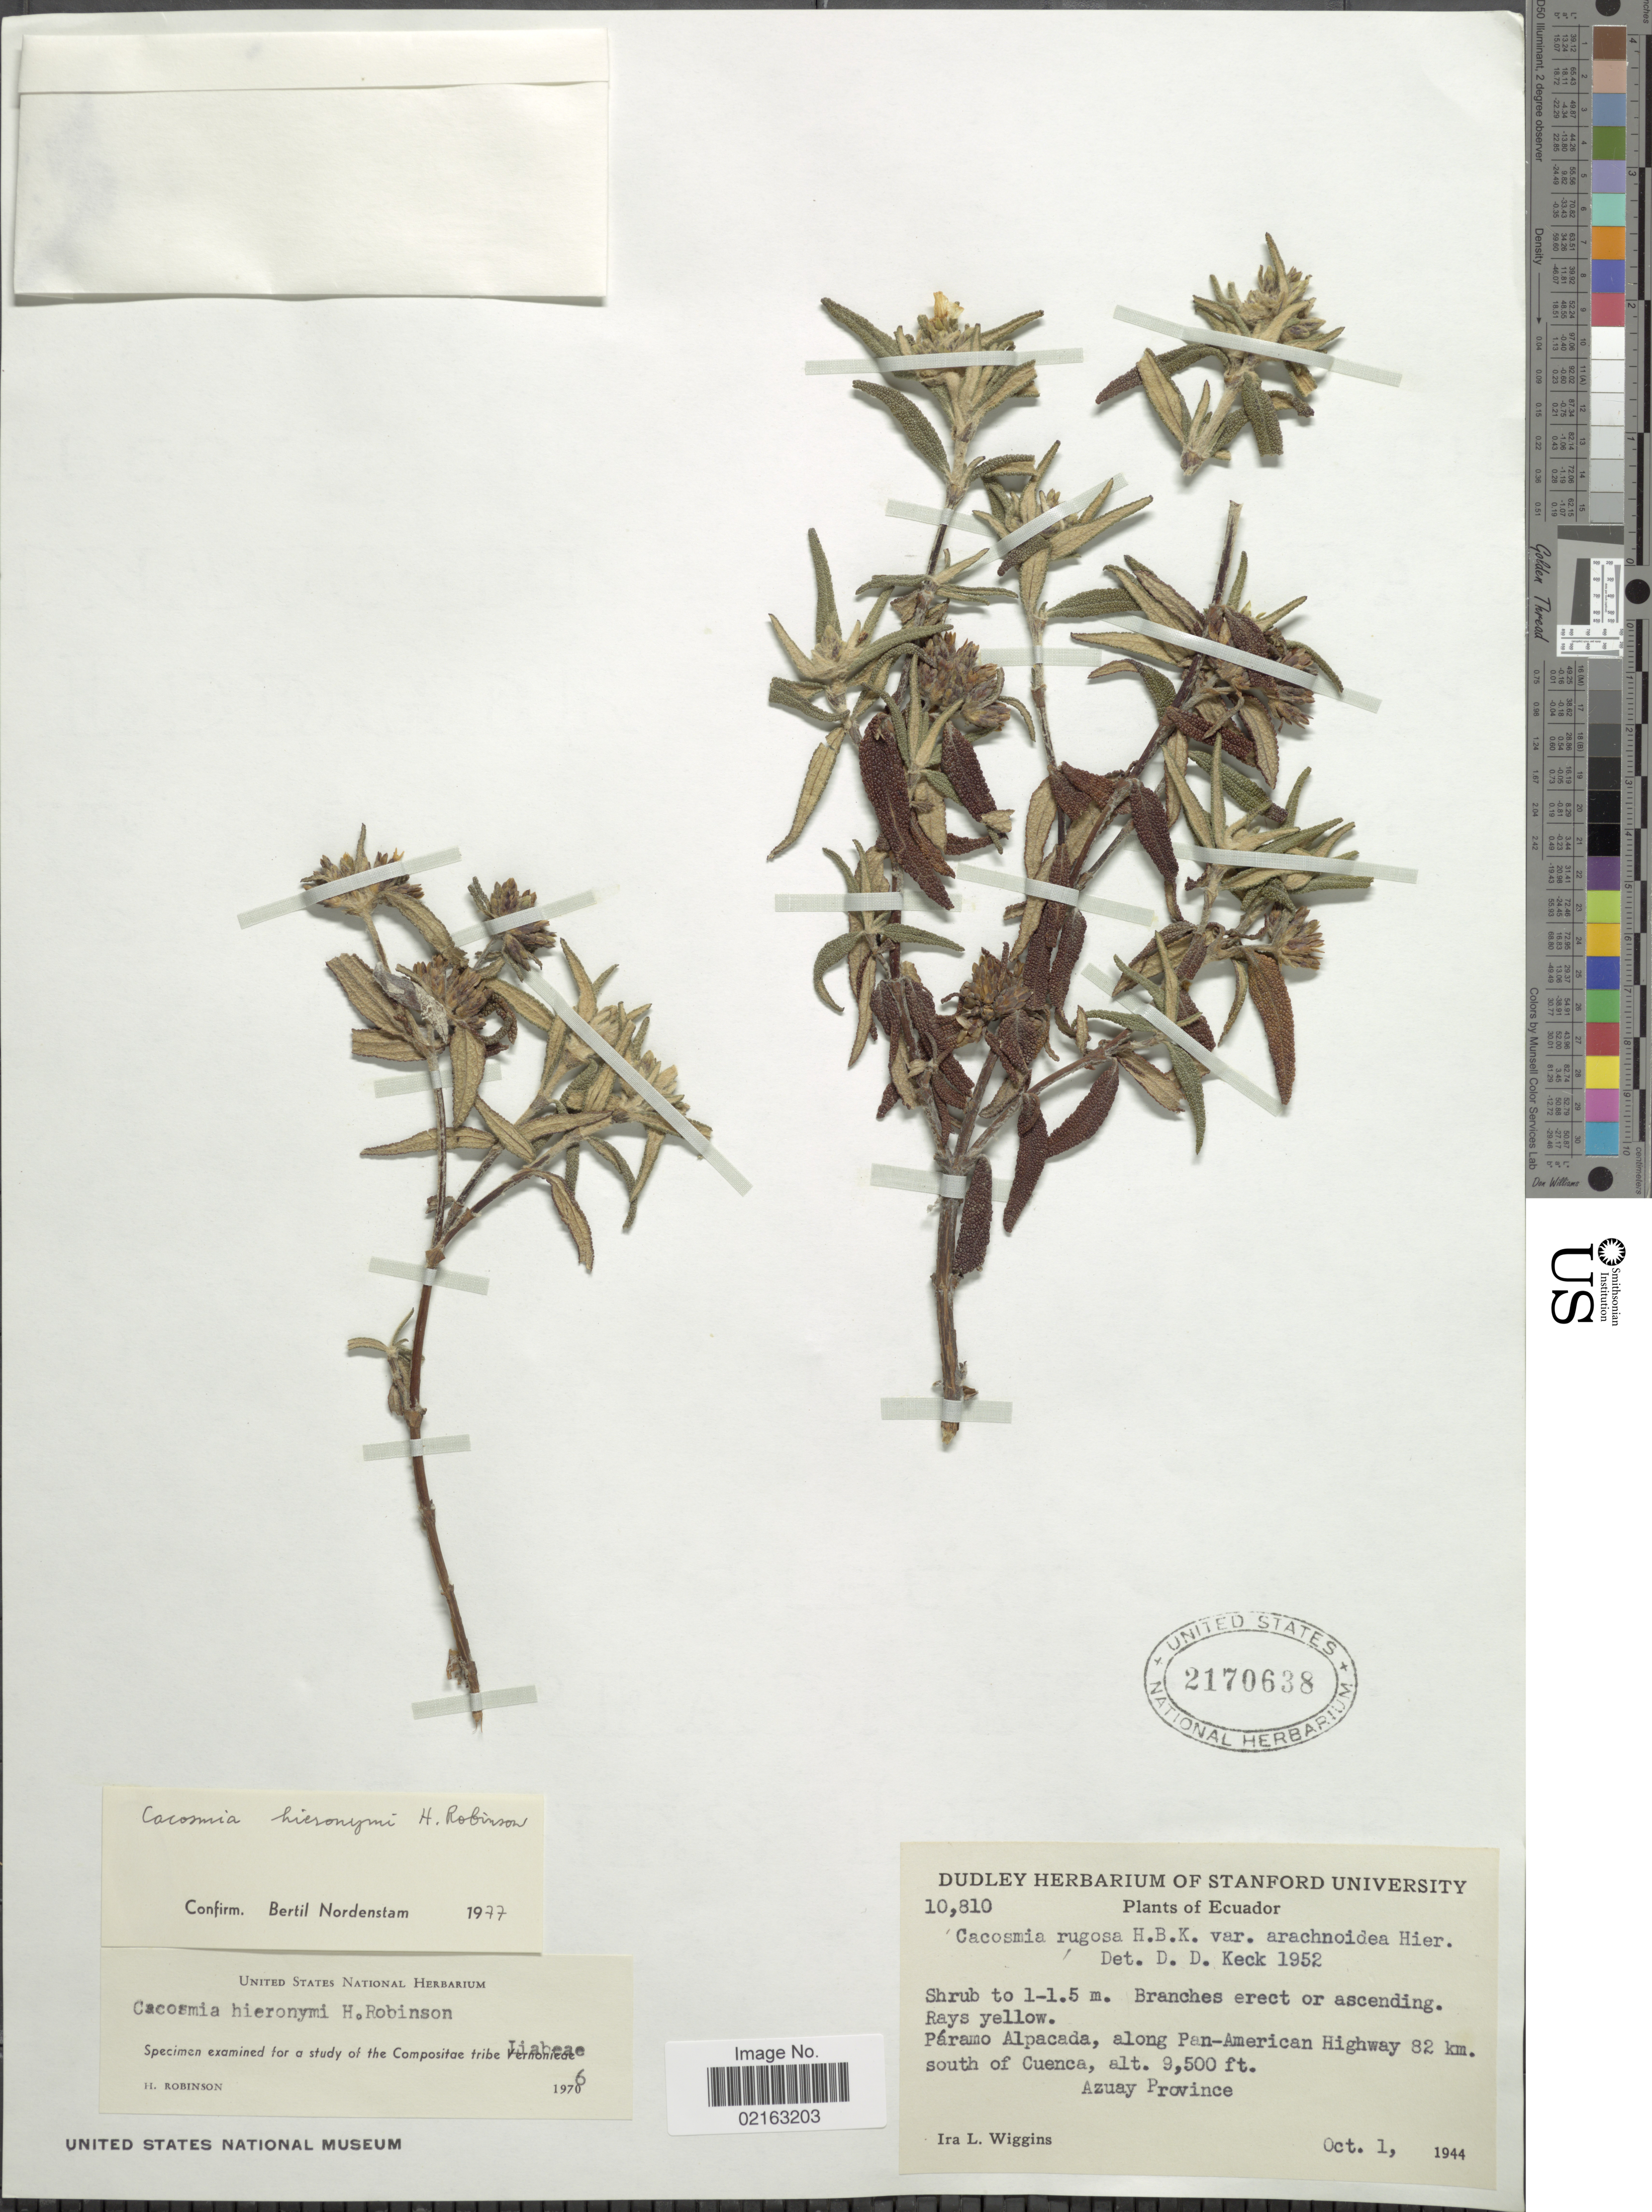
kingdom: Plantae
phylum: Tracheophyta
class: Magnoliopsida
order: Asterales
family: Asteraceae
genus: Cacosmia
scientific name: Cacosmia hieronymi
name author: H. Rob.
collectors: I. L. Wiggins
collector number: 10810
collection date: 1944-10-01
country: Ecuador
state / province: Azuay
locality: Páramo Alpacada, along Pan-American Highway 82 km. south of Cuenca. Azuay Province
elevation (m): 2896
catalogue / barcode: US 2170638